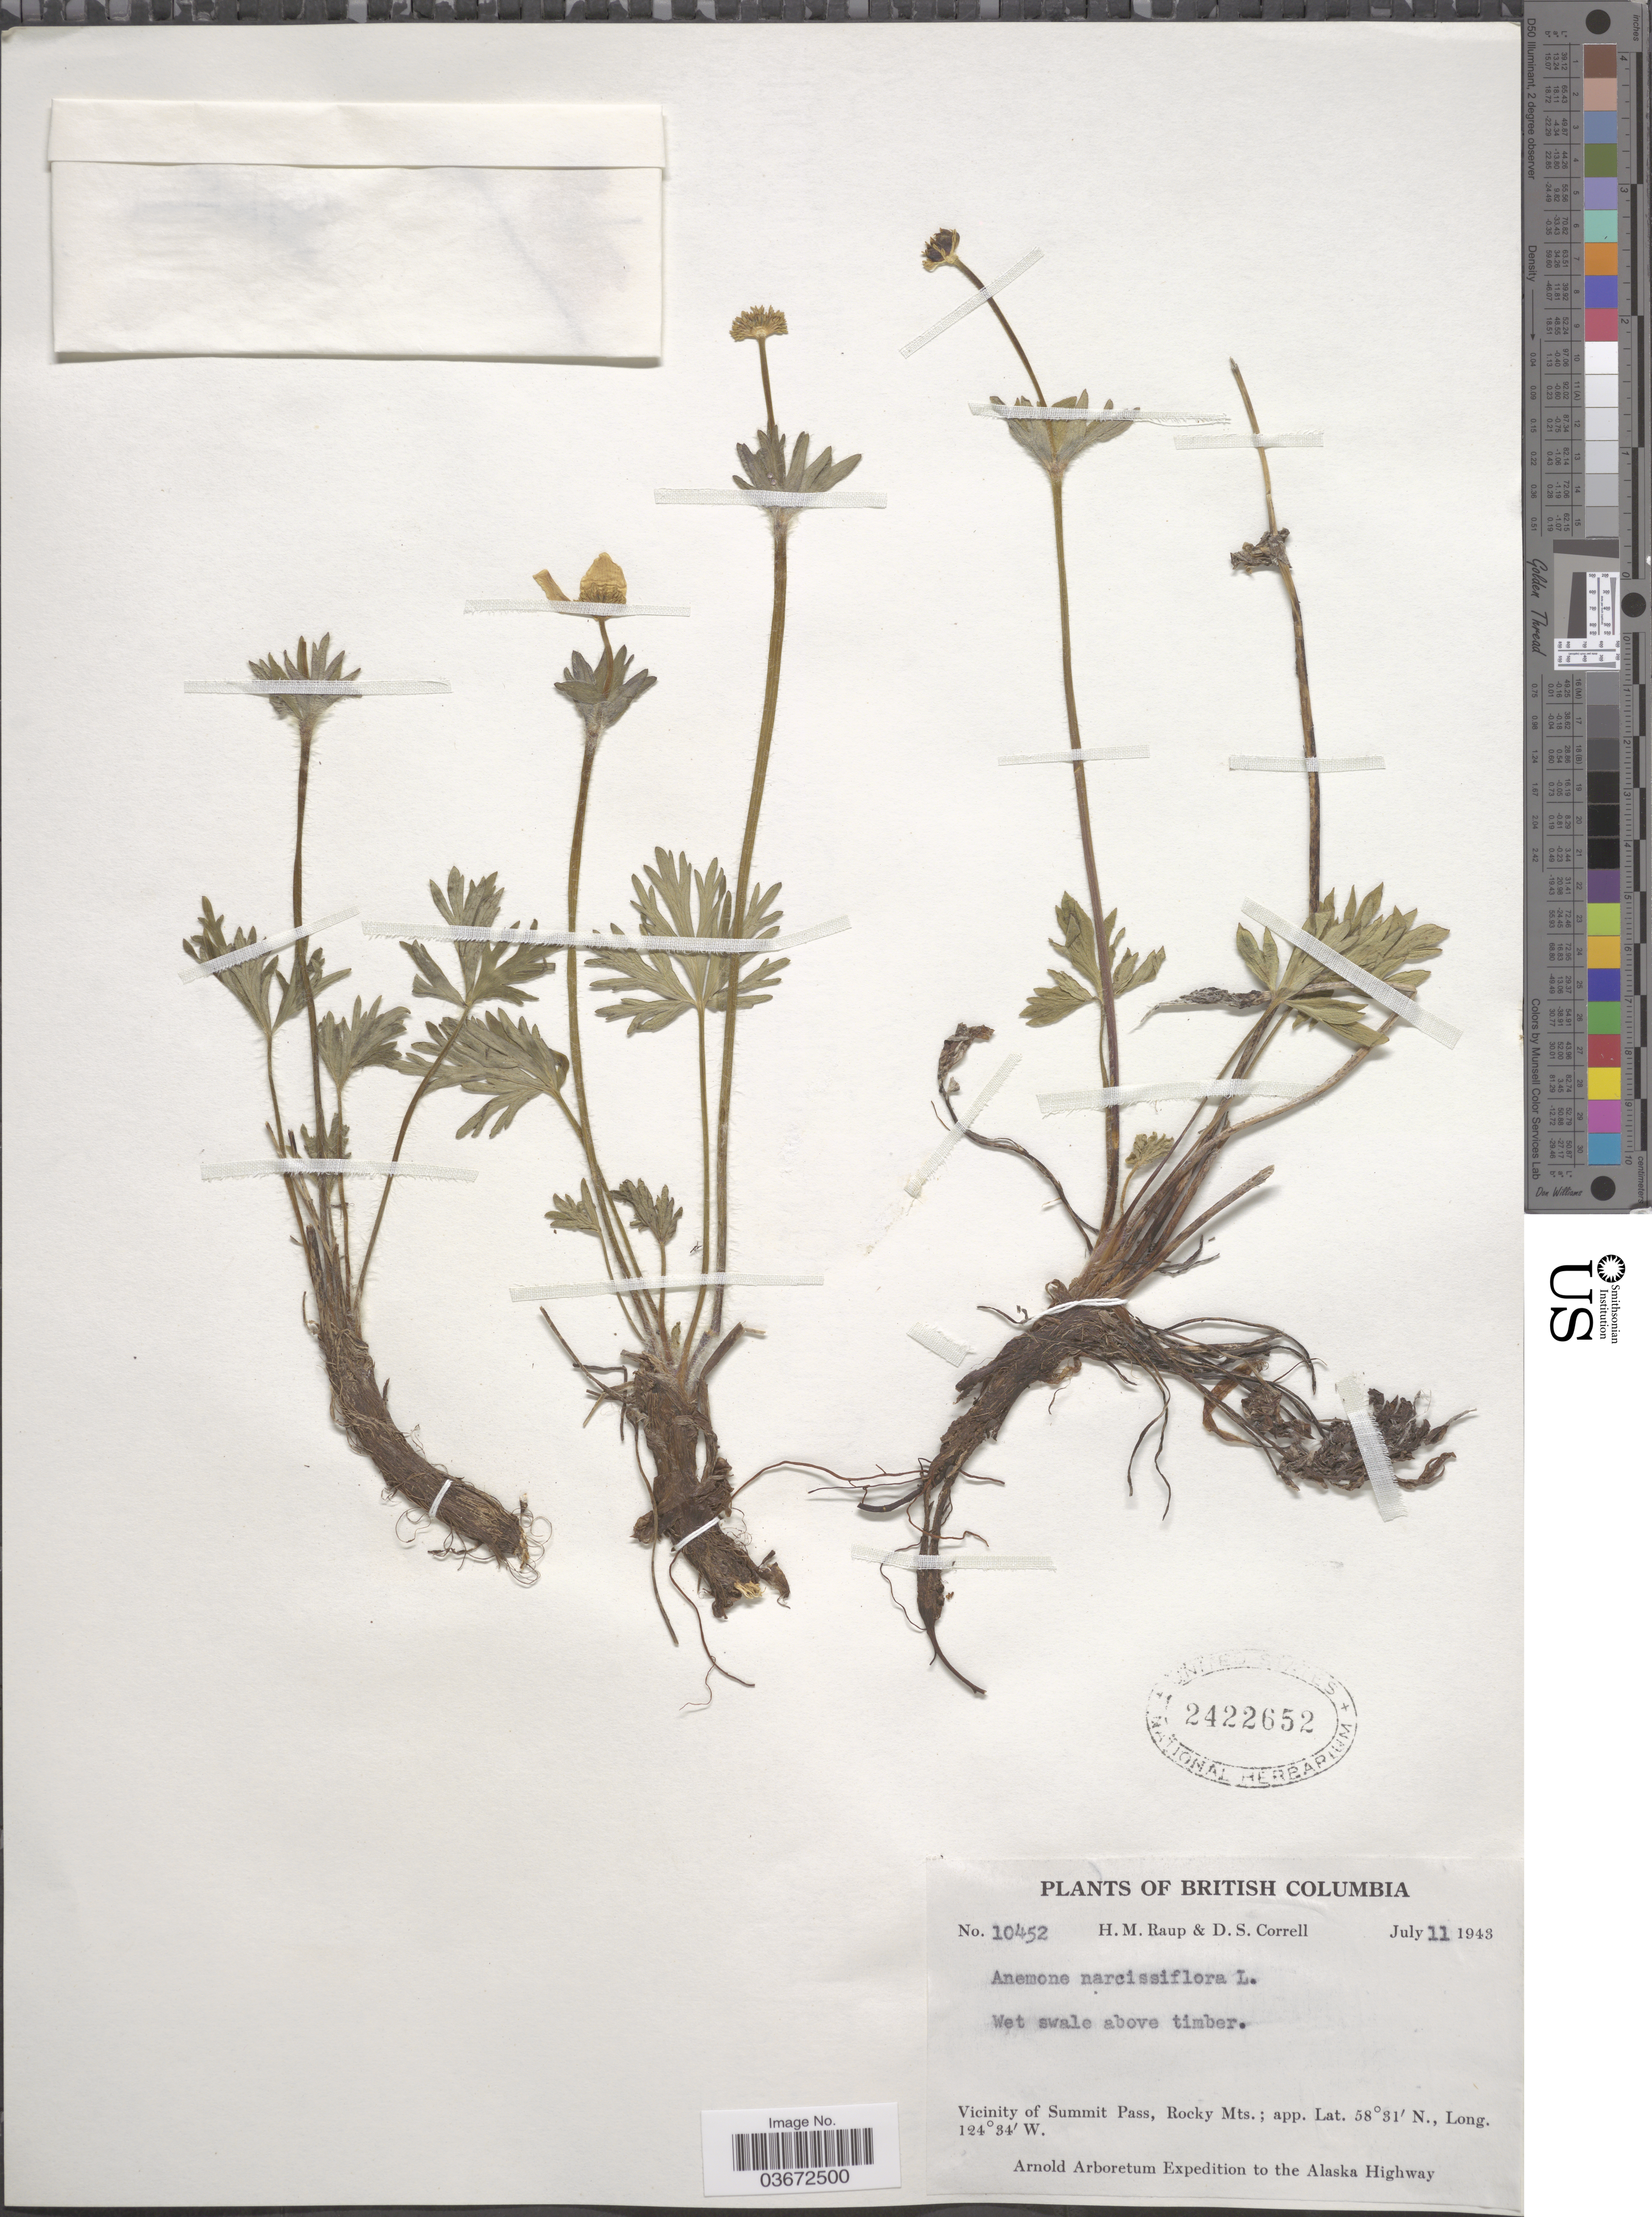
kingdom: Plantae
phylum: Tracheophyta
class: Magnoliopsida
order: Ranunculales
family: Ranunculaceae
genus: Anemone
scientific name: Anemone narcissiflora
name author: L.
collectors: H. Raup & D. S. Correll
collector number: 10452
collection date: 1943-07-11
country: Canada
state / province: British Columbia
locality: Vicinity of Summit Pass, Rocky Mts. Alaska Highway.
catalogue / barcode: US 2422652